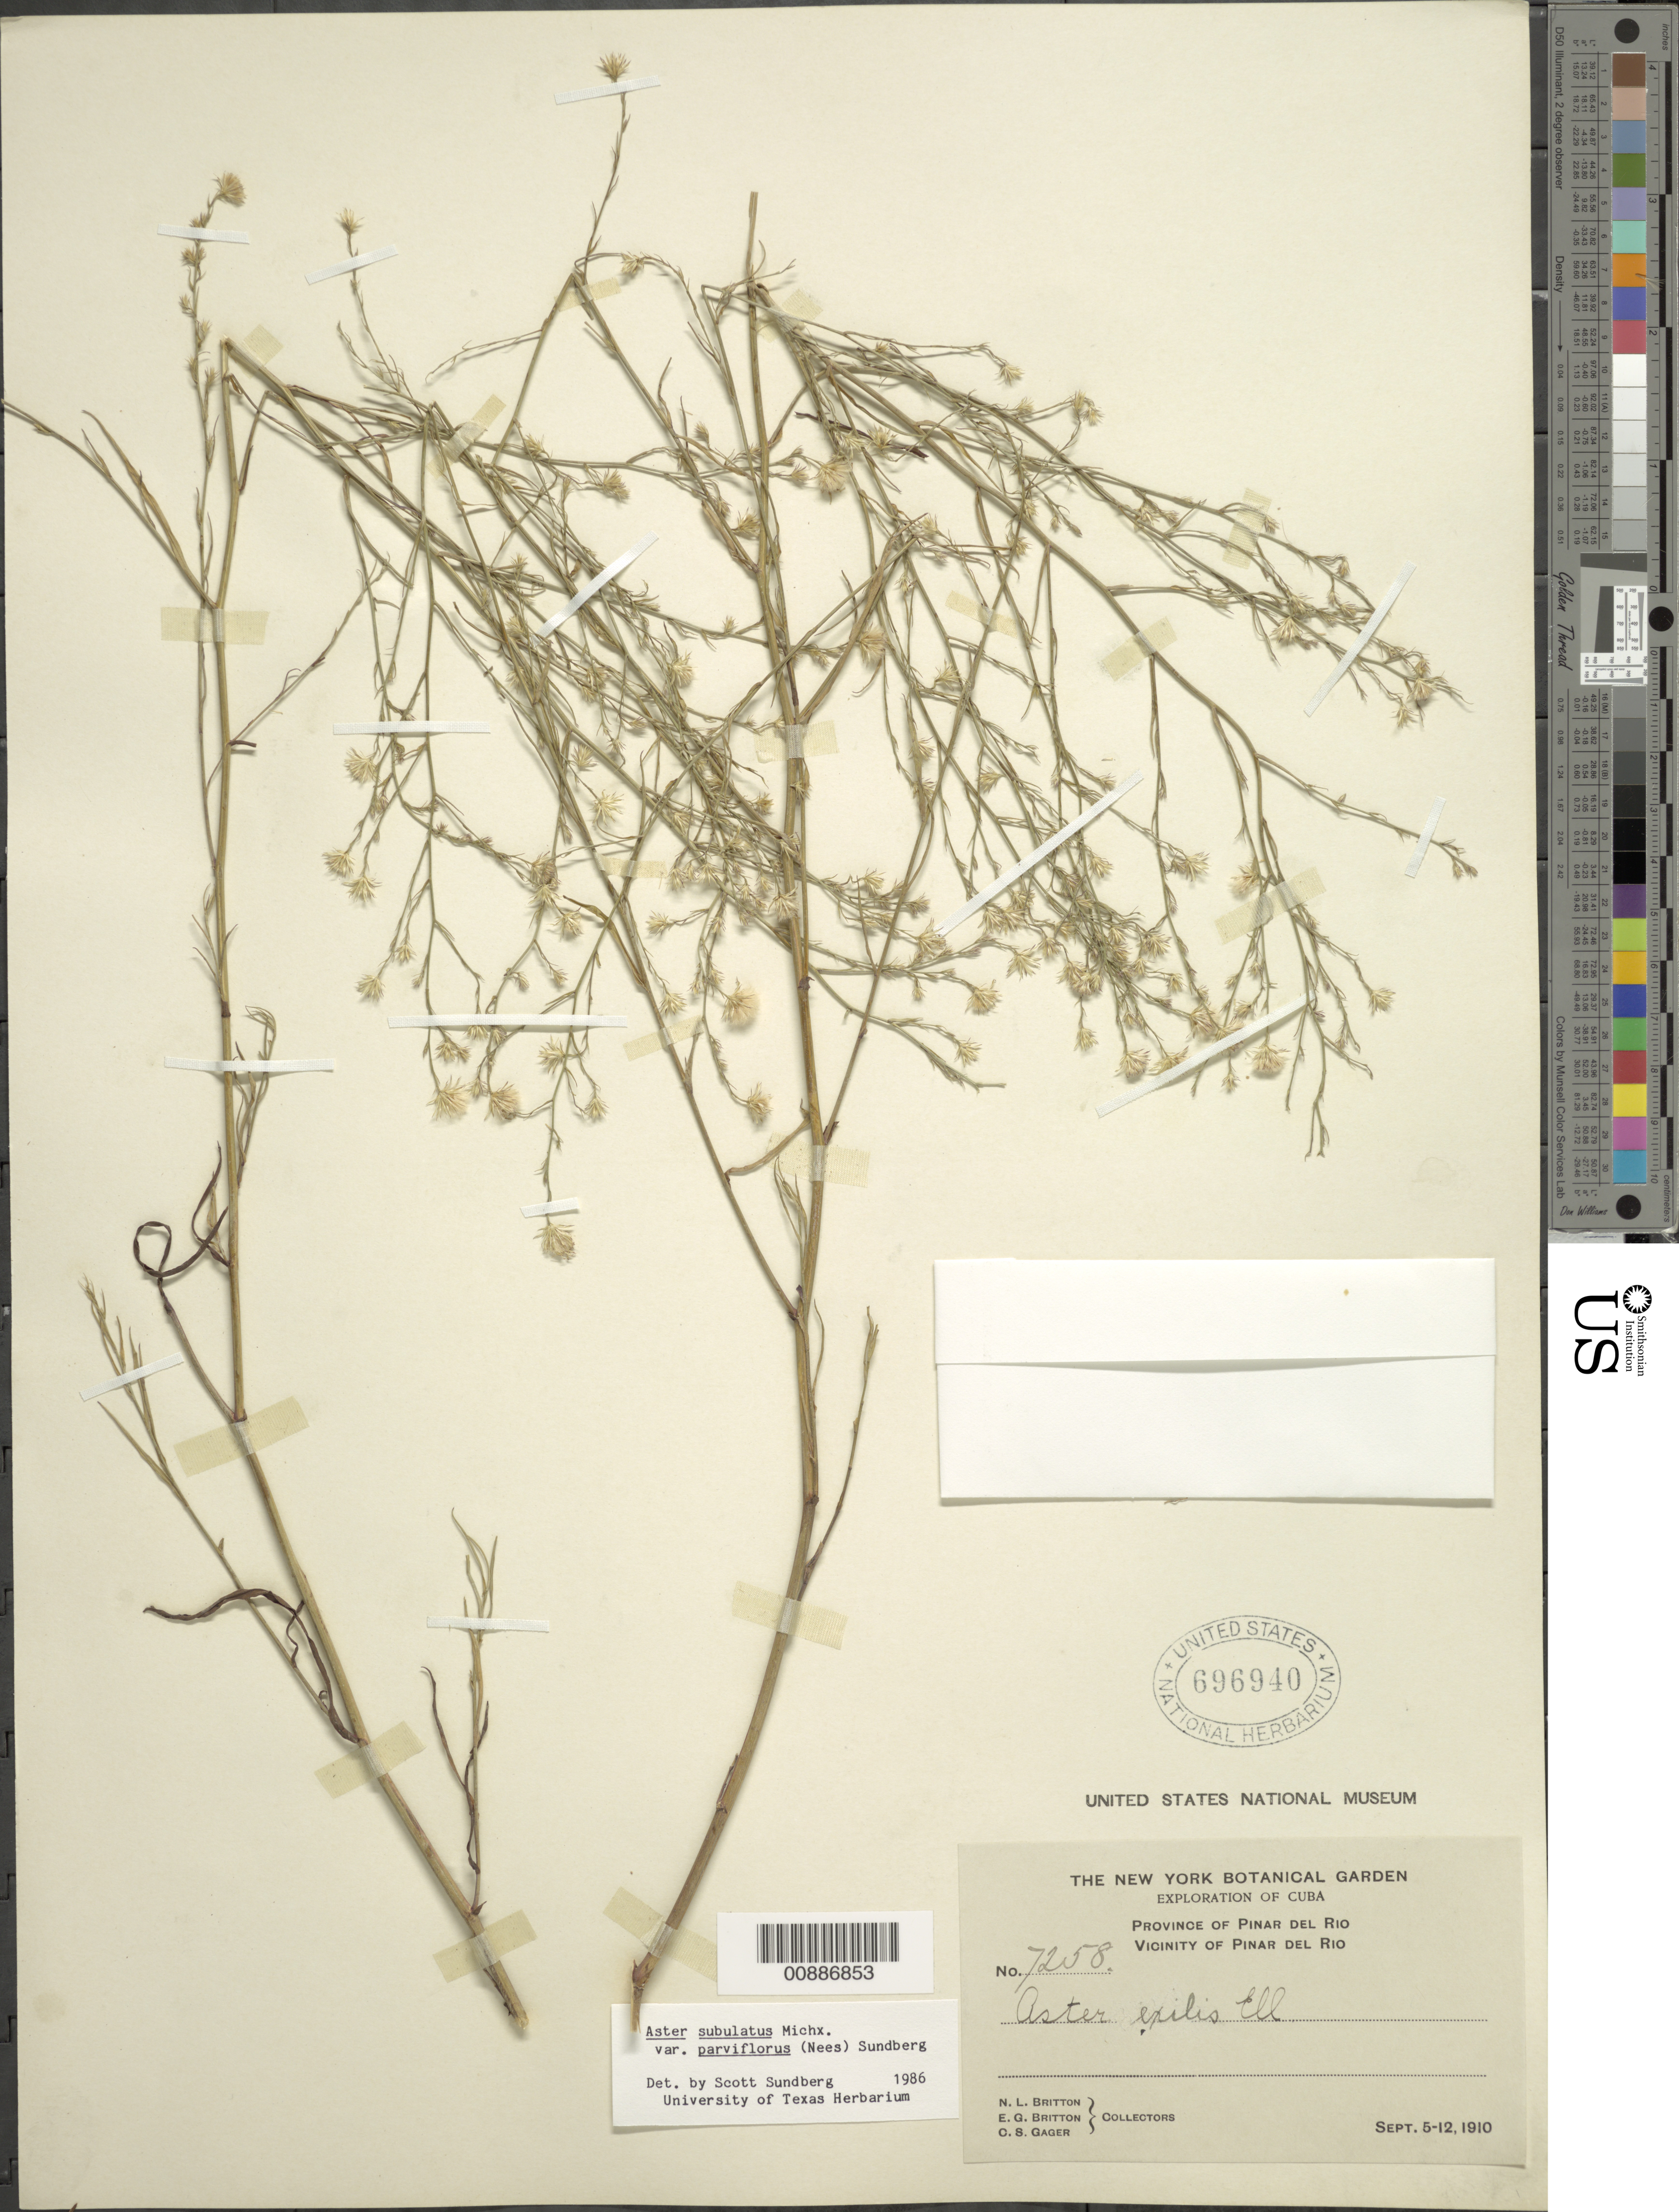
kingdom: Plantae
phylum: Tracheophyta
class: Magnoliopsida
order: Asterales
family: Asteraceae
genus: Symphyotrichum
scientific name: Symphyotrichum subulatum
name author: (Michx.) G.L. Nesom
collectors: N. Britton, E. G. Britton & C. Gager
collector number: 7258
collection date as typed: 05 Sep 1910 to 12 Sep 1910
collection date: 1910-09-05/1910-09-12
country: Cuba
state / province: Pinar del Río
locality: Vicinity of Pinar del Rio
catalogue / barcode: US 696940